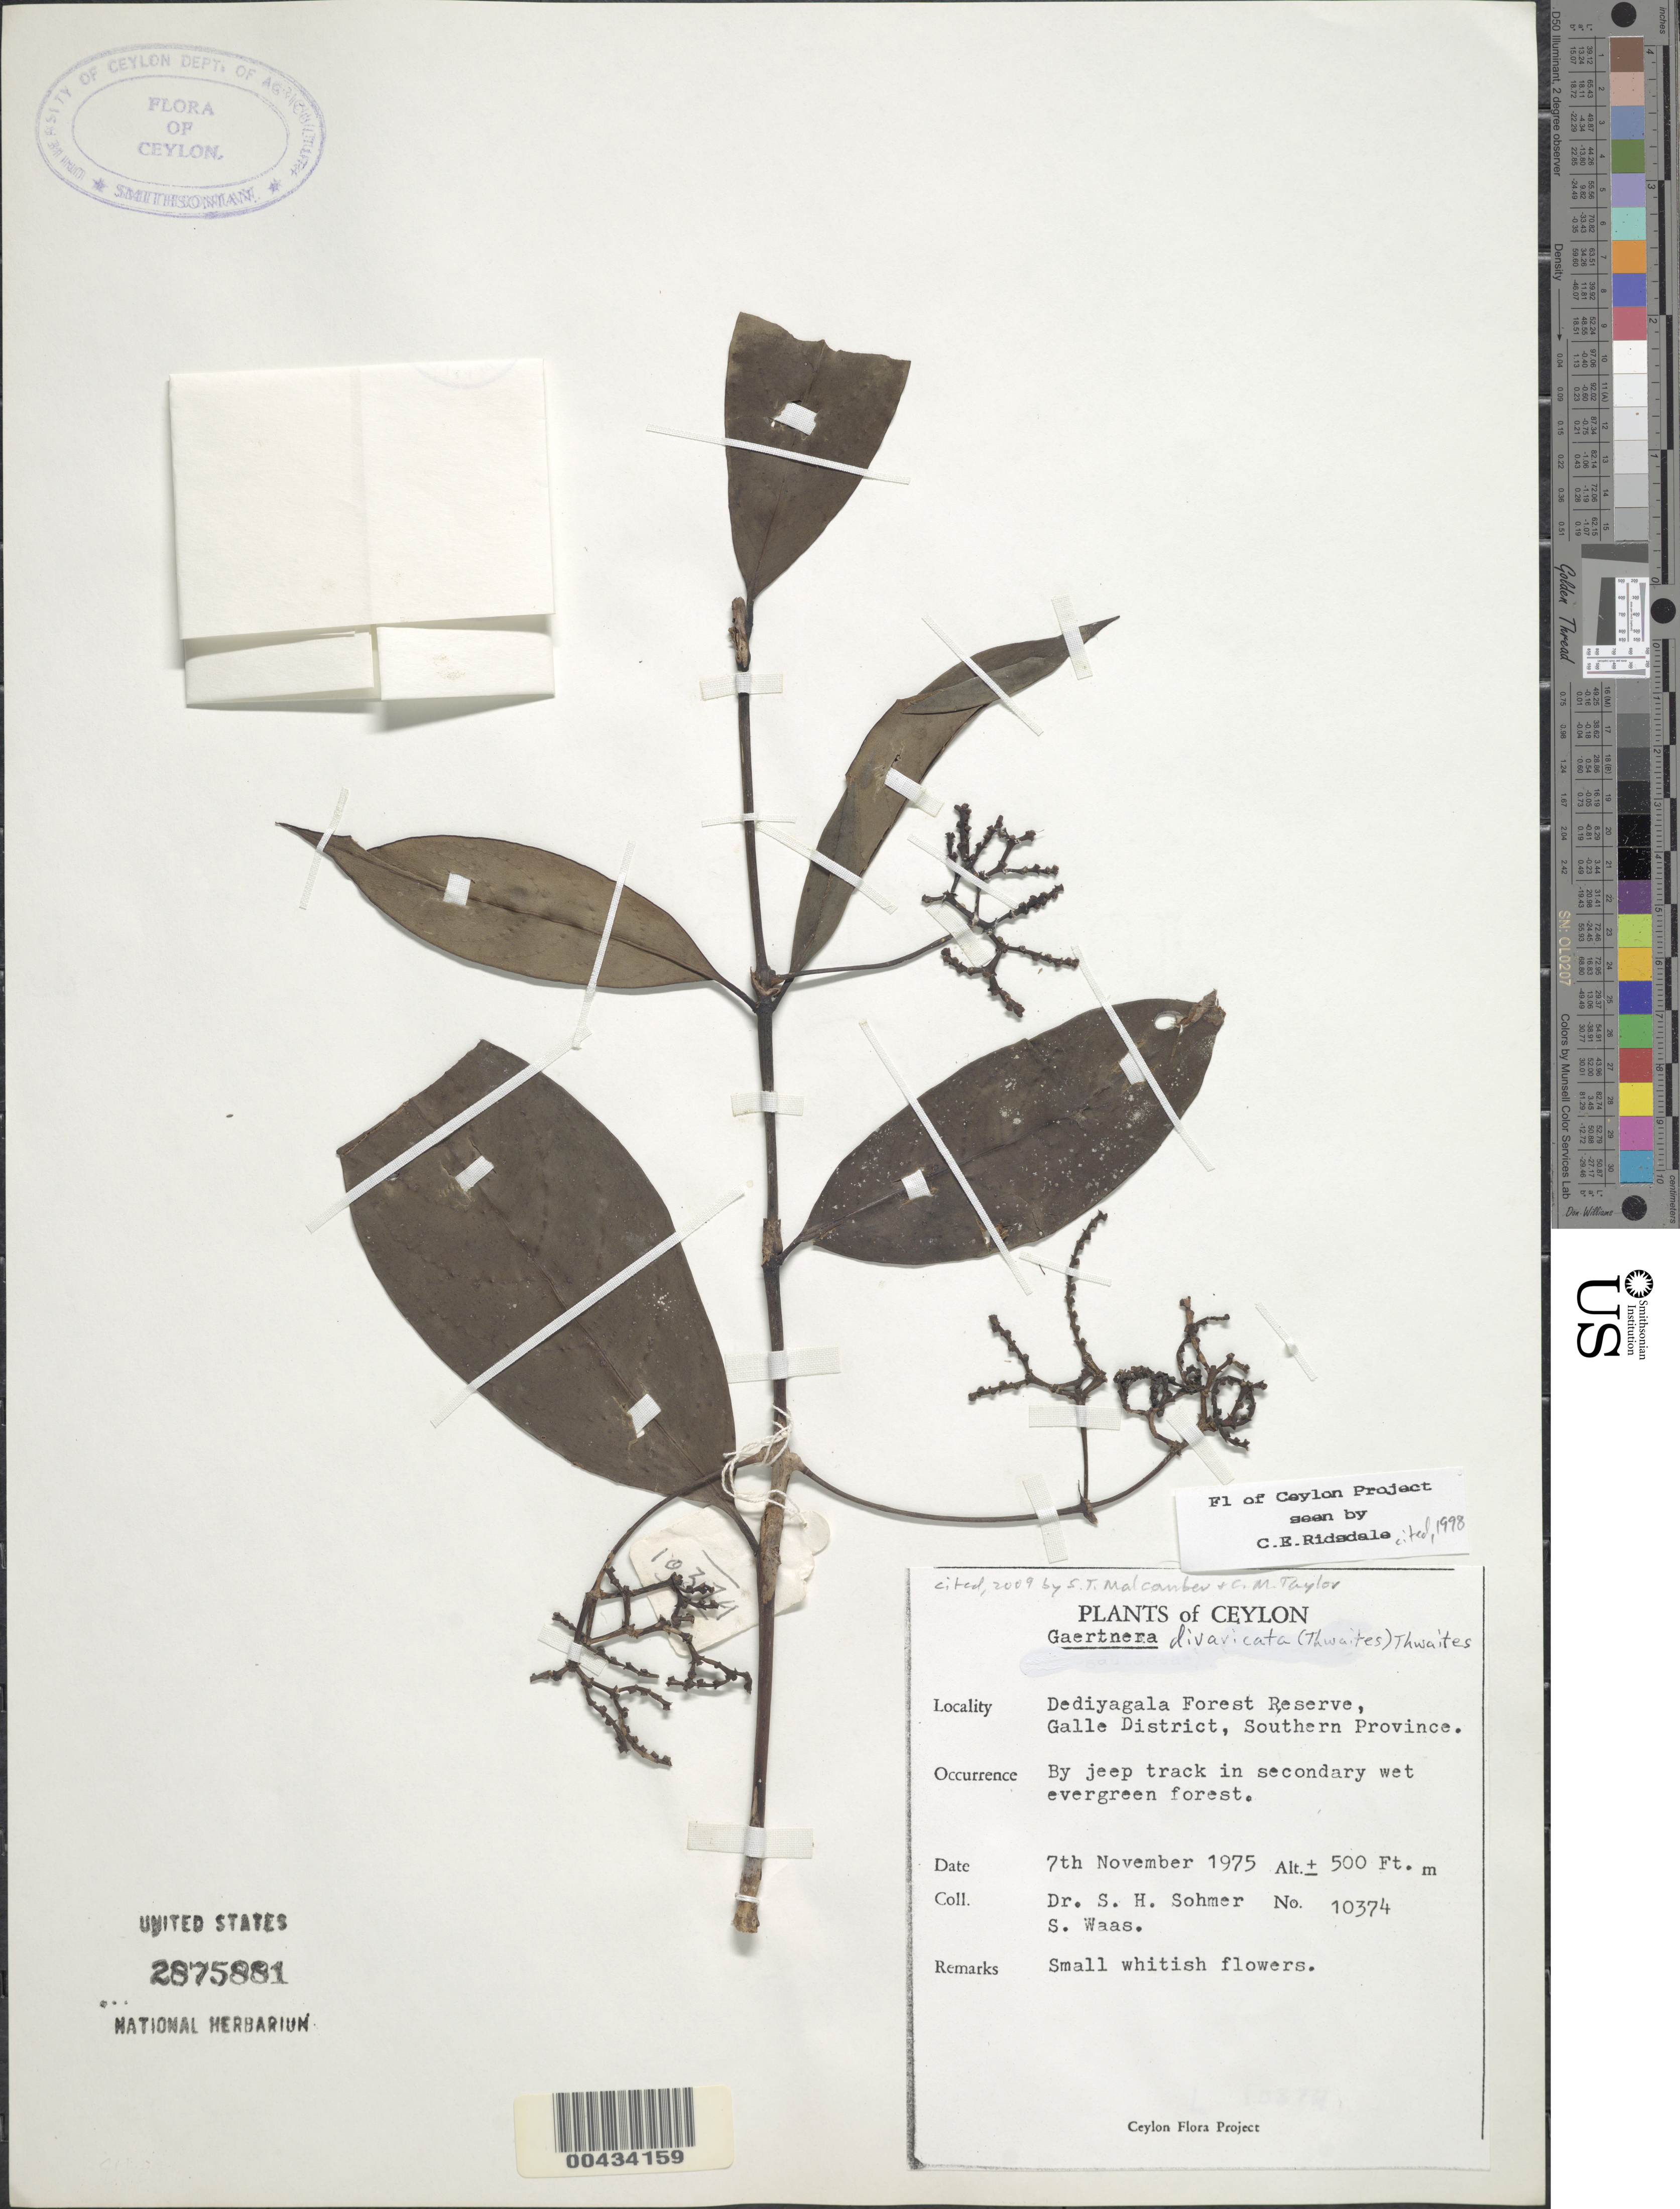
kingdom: Plantae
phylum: Tracheophyta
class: Magnoliopsida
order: Gentianales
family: Rubiaceae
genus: Gaertnera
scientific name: Gaertnera divaricata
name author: Alston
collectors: S. H. Sohmer & S. Waas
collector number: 10374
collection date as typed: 07 Nov 1975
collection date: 1975-11-07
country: Sri Lanka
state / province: Southern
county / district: Galle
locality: Dediyagala For. Res.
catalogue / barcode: US 2975881